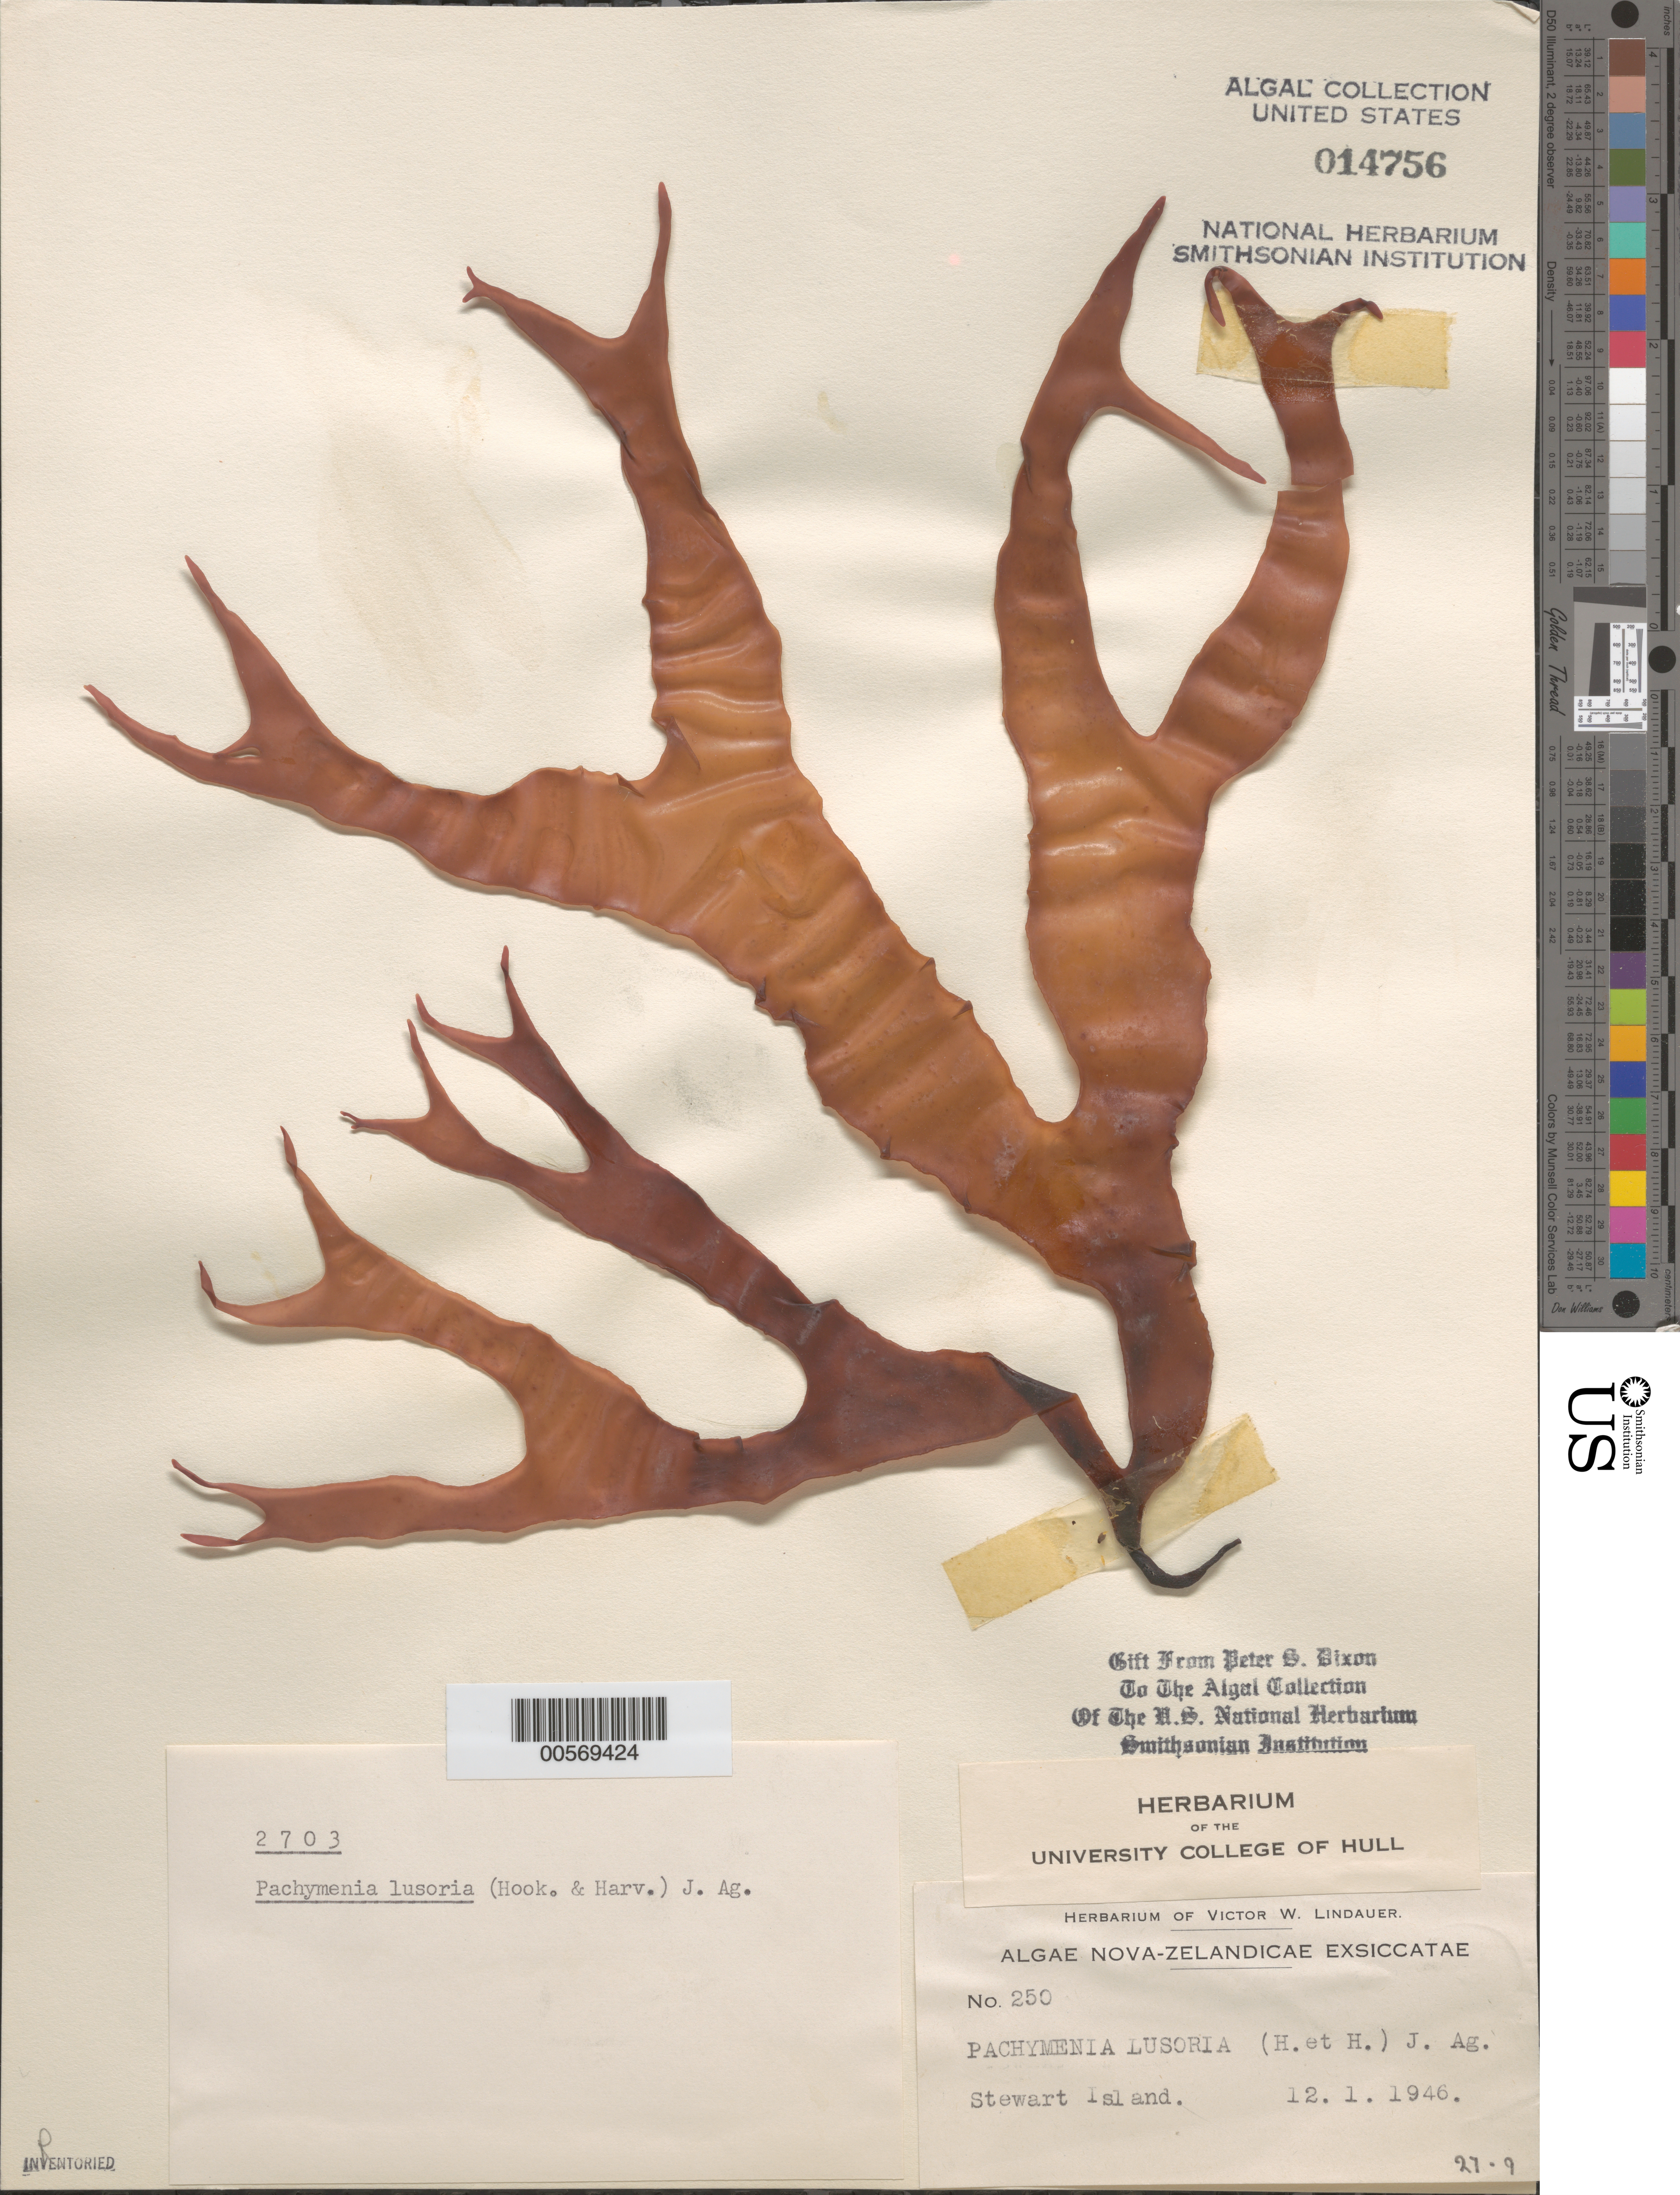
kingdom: Plantae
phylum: Rhodophyta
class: Florideophyceae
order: Halymeniales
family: Halymeniaceae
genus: Pachymenia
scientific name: Pachymenia lusoria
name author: (Greville) J. Agardh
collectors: V. Lindauer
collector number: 250 & PSD 2703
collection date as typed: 12 Jan 1946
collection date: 1946-01-12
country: New Zealand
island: Stewart Island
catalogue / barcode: US 14756